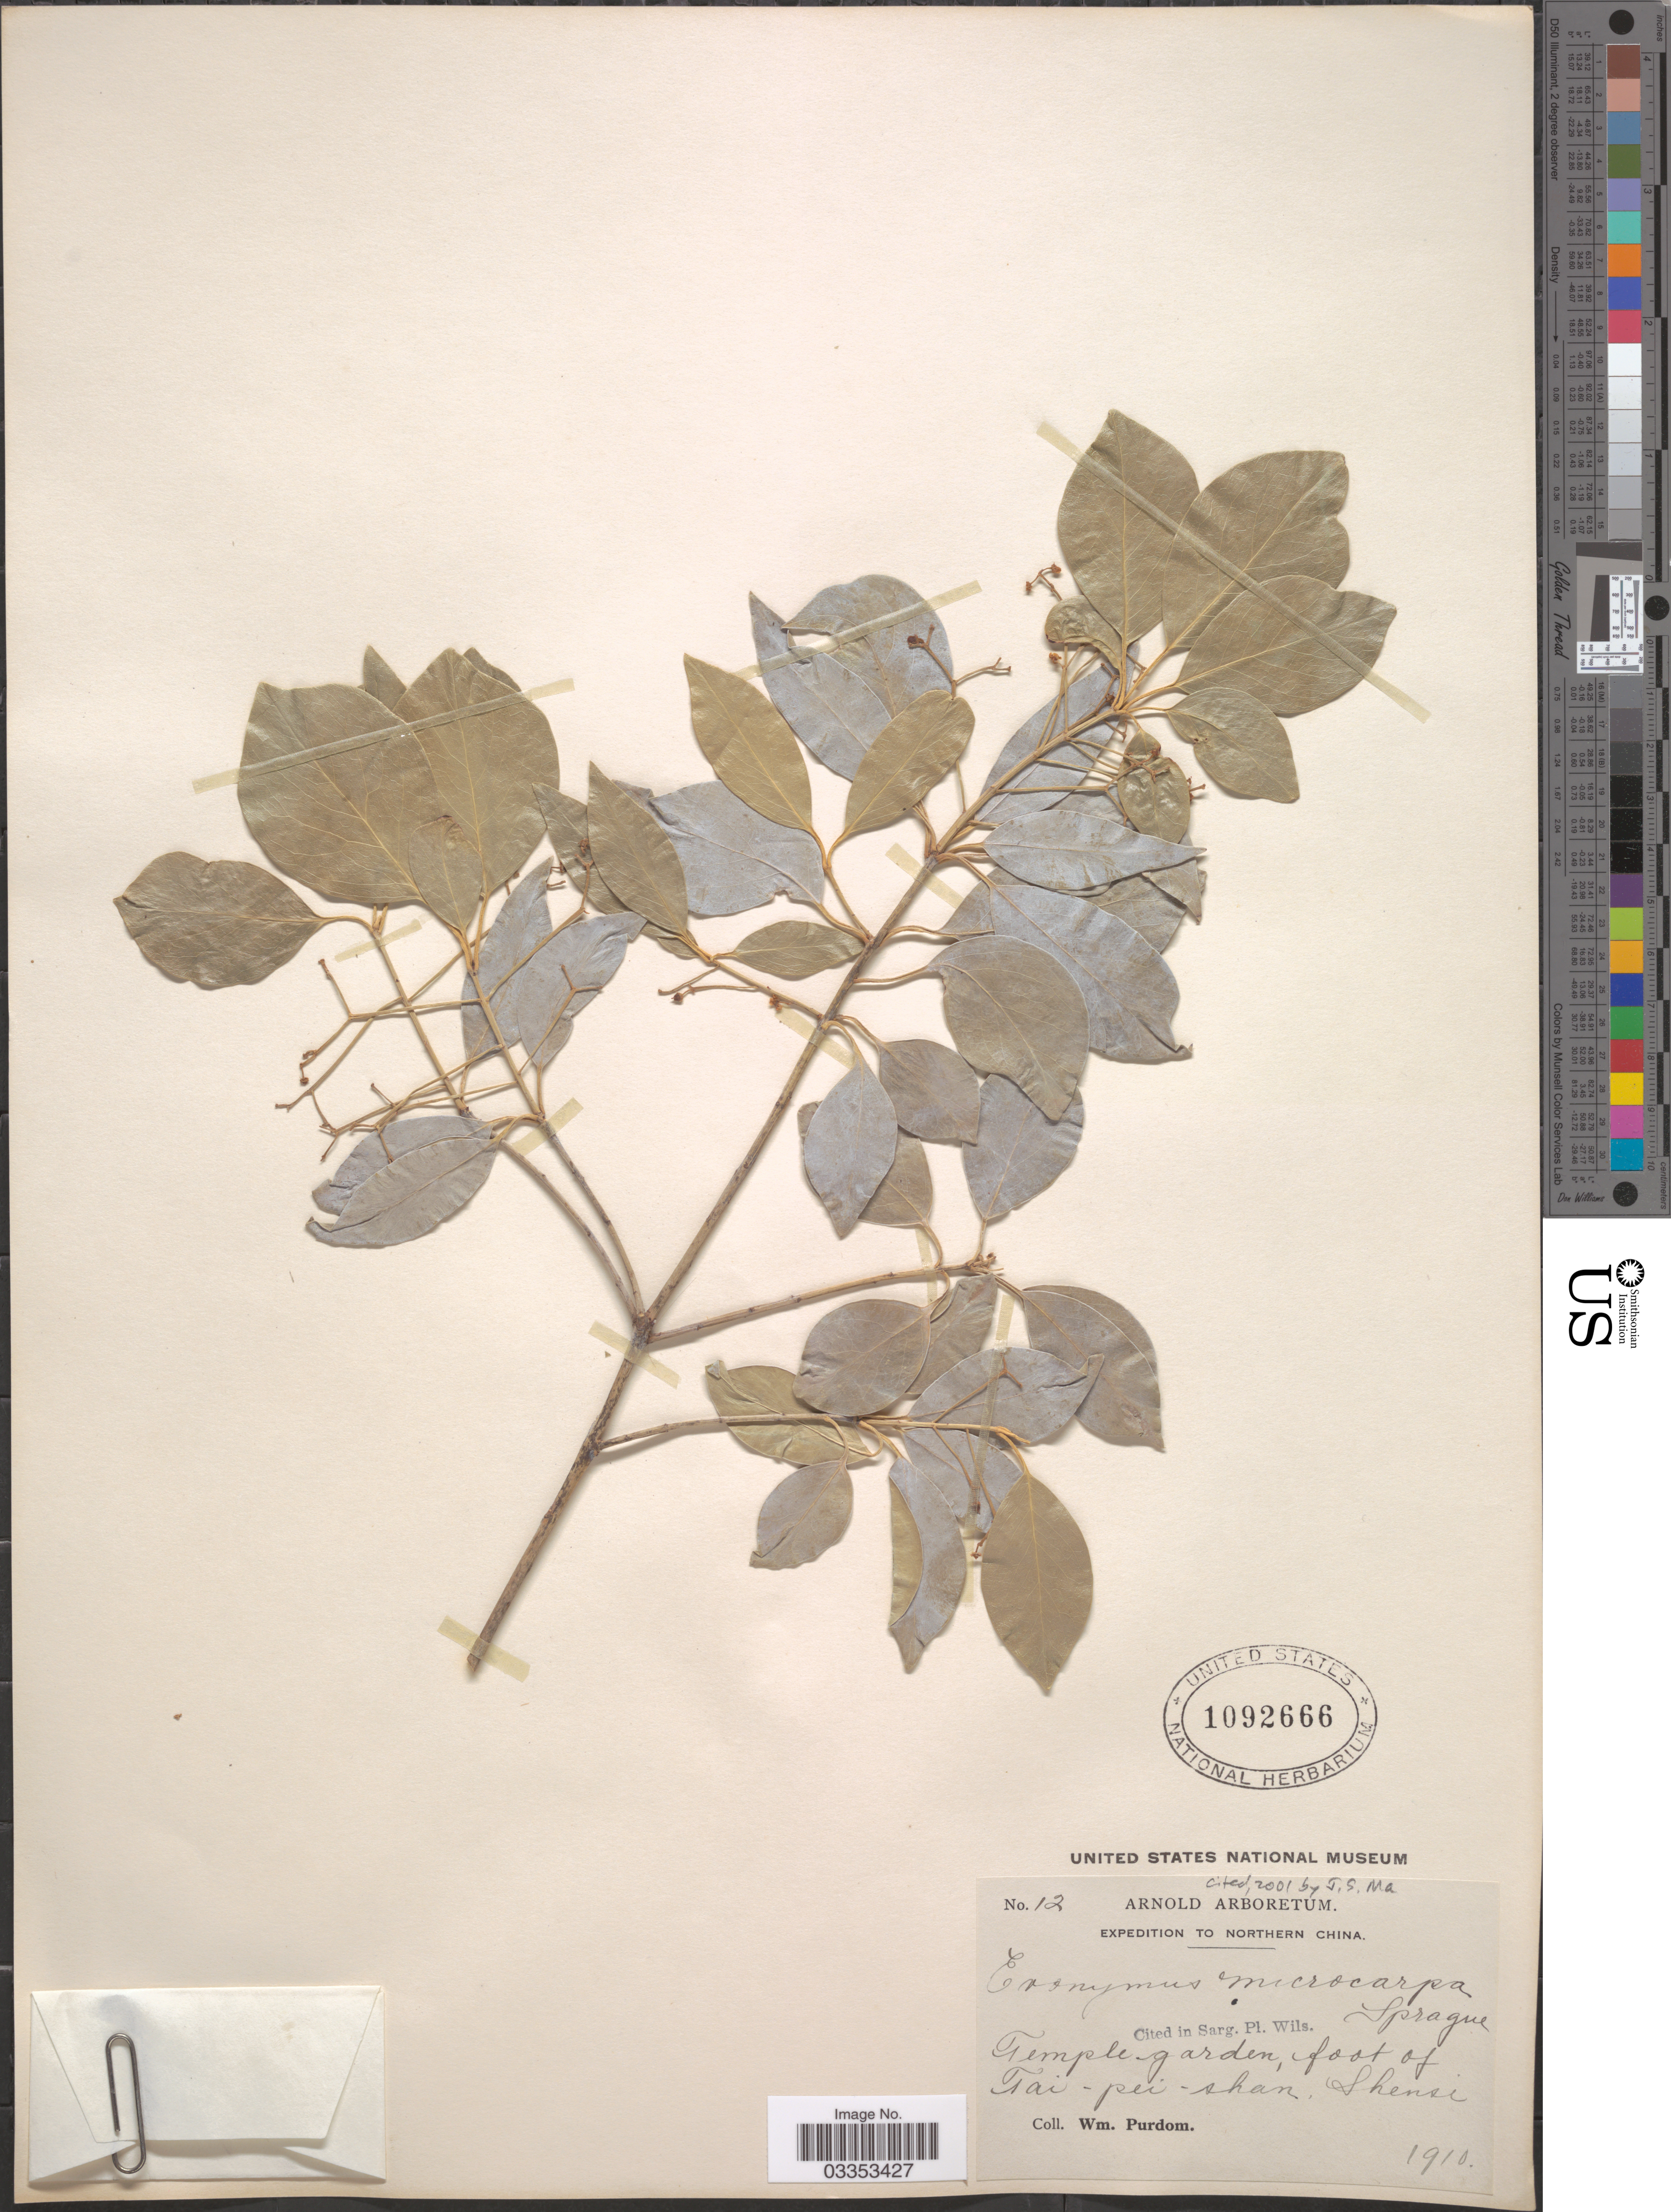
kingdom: Plantae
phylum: Tracheophyta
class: Magnoliopsida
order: Celastrales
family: Celastraceae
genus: Euonymus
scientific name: Euonymus microcarpus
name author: Sprague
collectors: W. Purdom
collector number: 12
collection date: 1910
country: China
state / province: Shaanxi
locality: Northern China. Temple garden, foot of Tai-pei-shan. Shensi.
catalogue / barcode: US 1092666